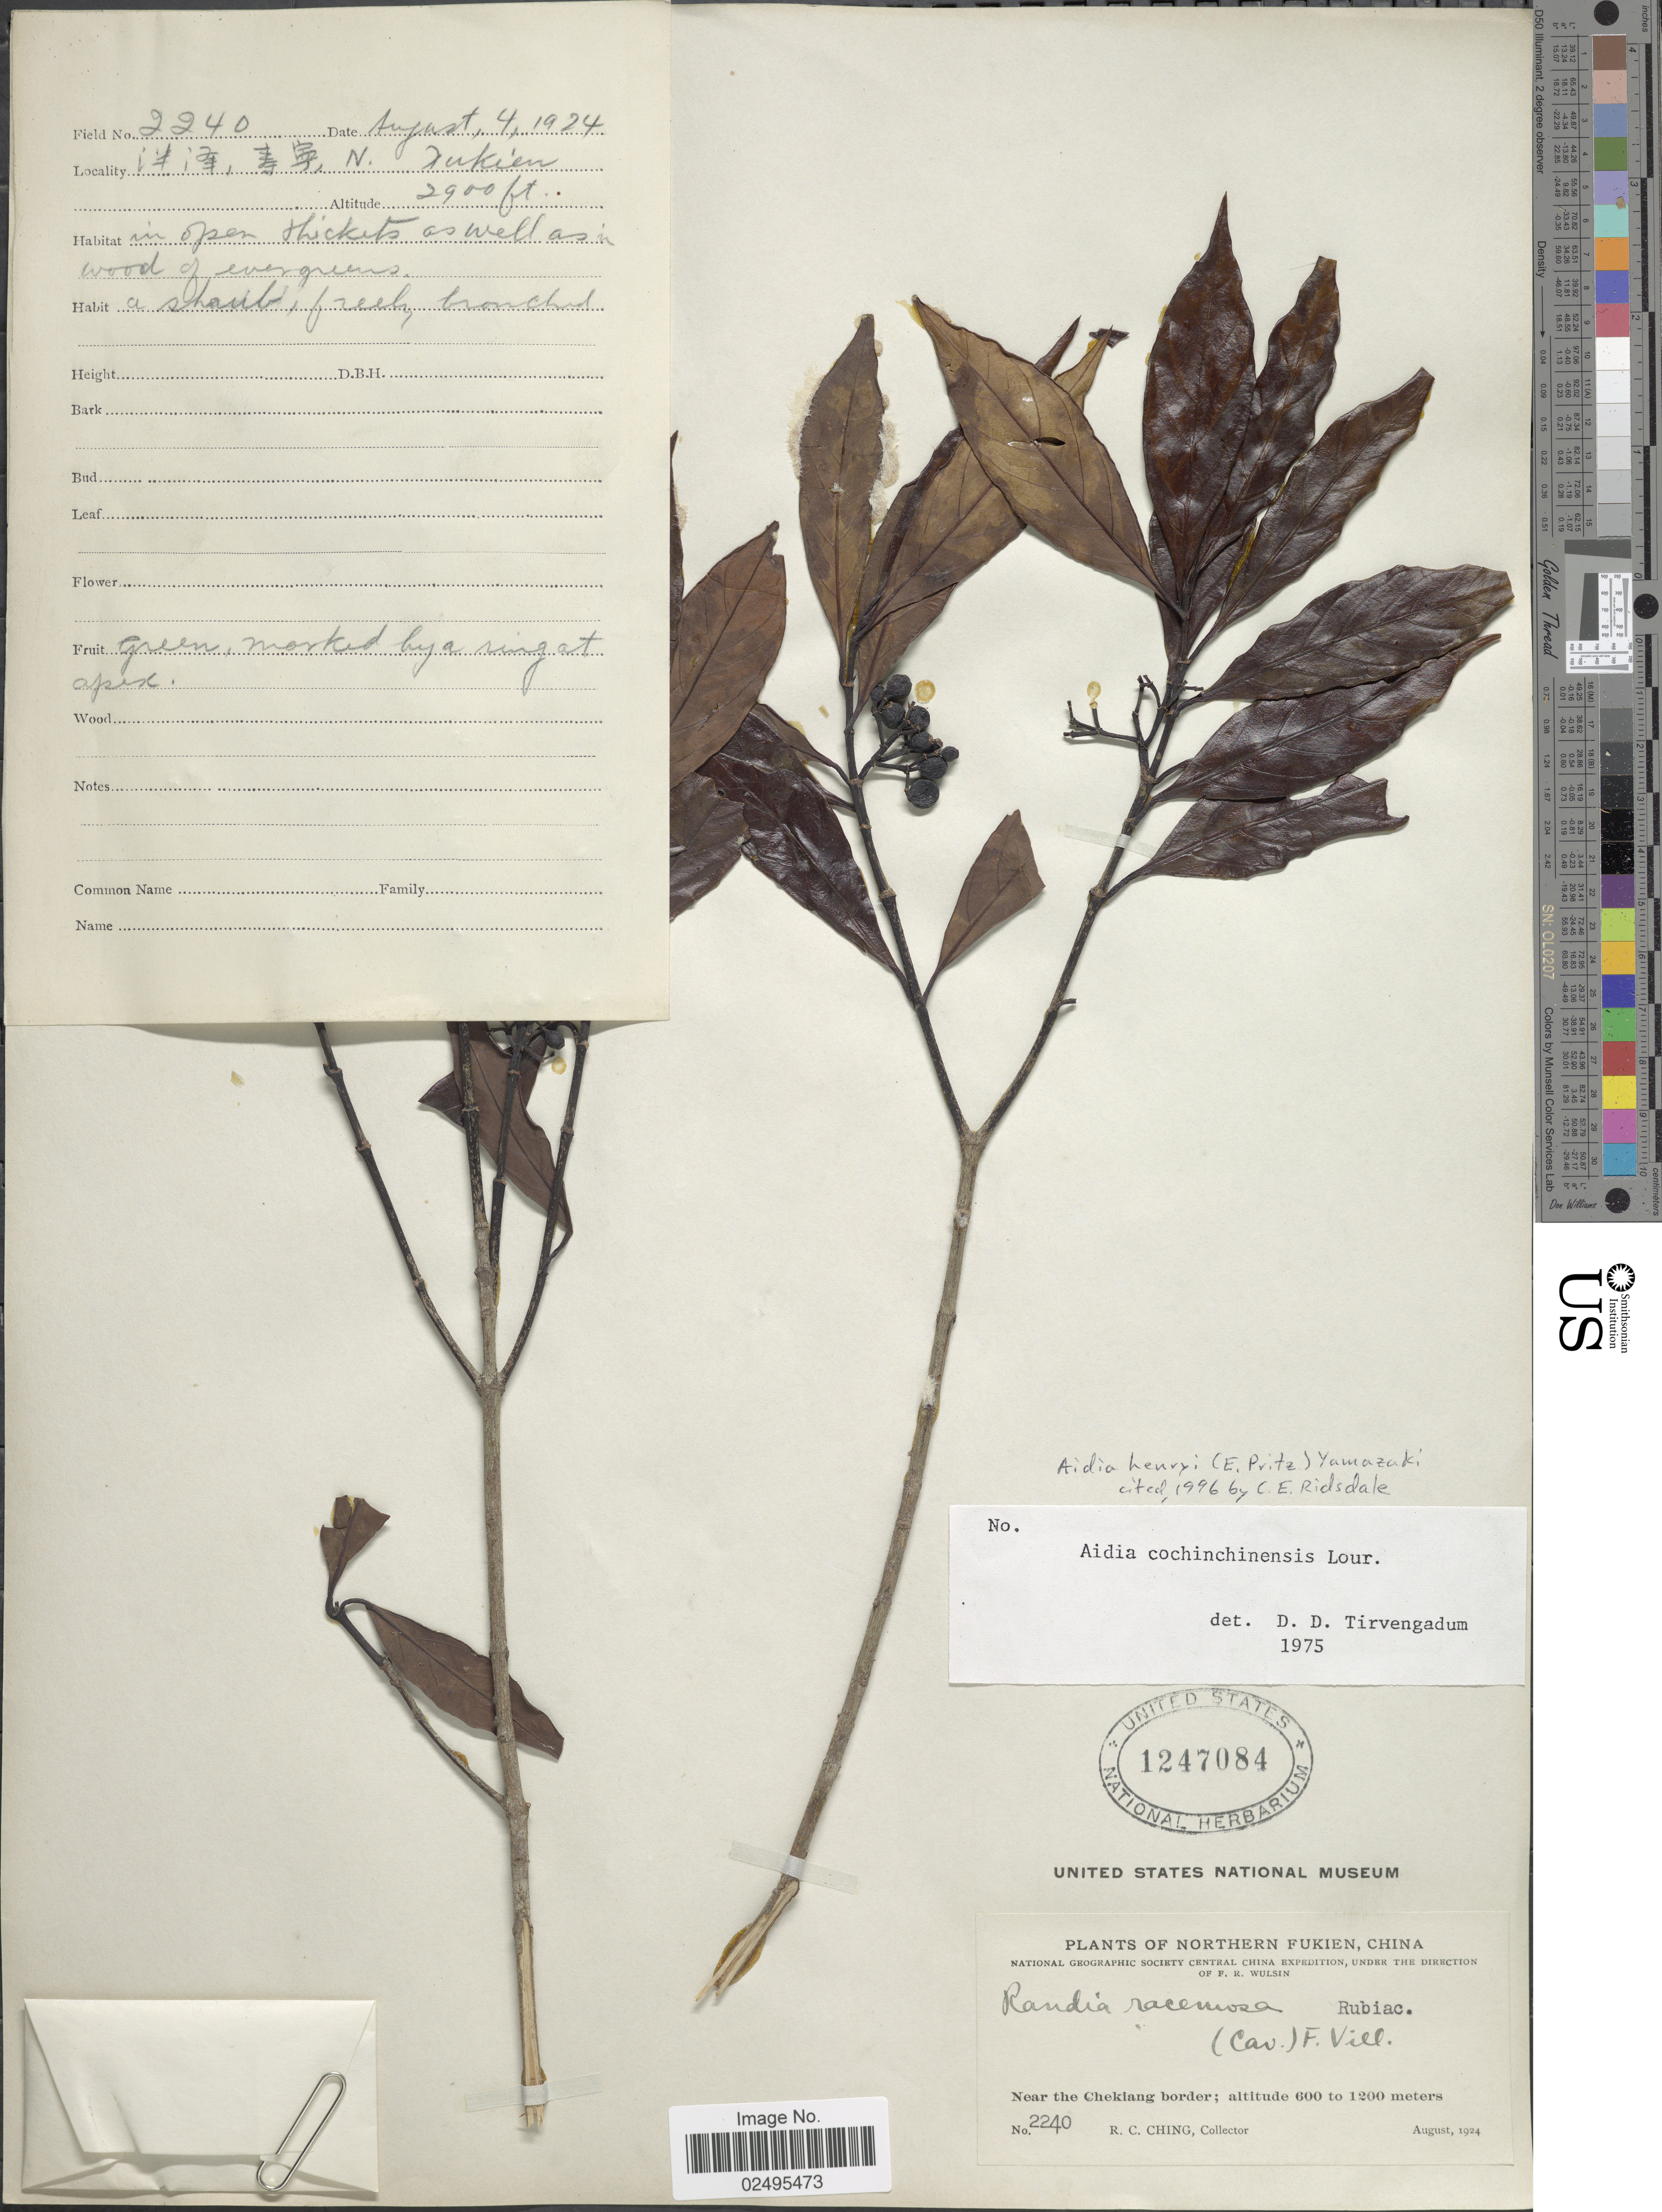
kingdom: Plantae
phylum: Tracheophyta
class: Magnoliopsida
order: Gentianales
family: Rubiaceae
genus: Aidia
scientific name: Aidia henryi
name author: (E. Pritz.) T. Yamaz.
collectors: R. C. Ching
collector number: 2240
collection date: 1924-08-04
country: China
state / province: Fujian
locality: Northern Fukien, near the Chekiang border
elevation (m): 884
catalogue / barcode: US 1247084